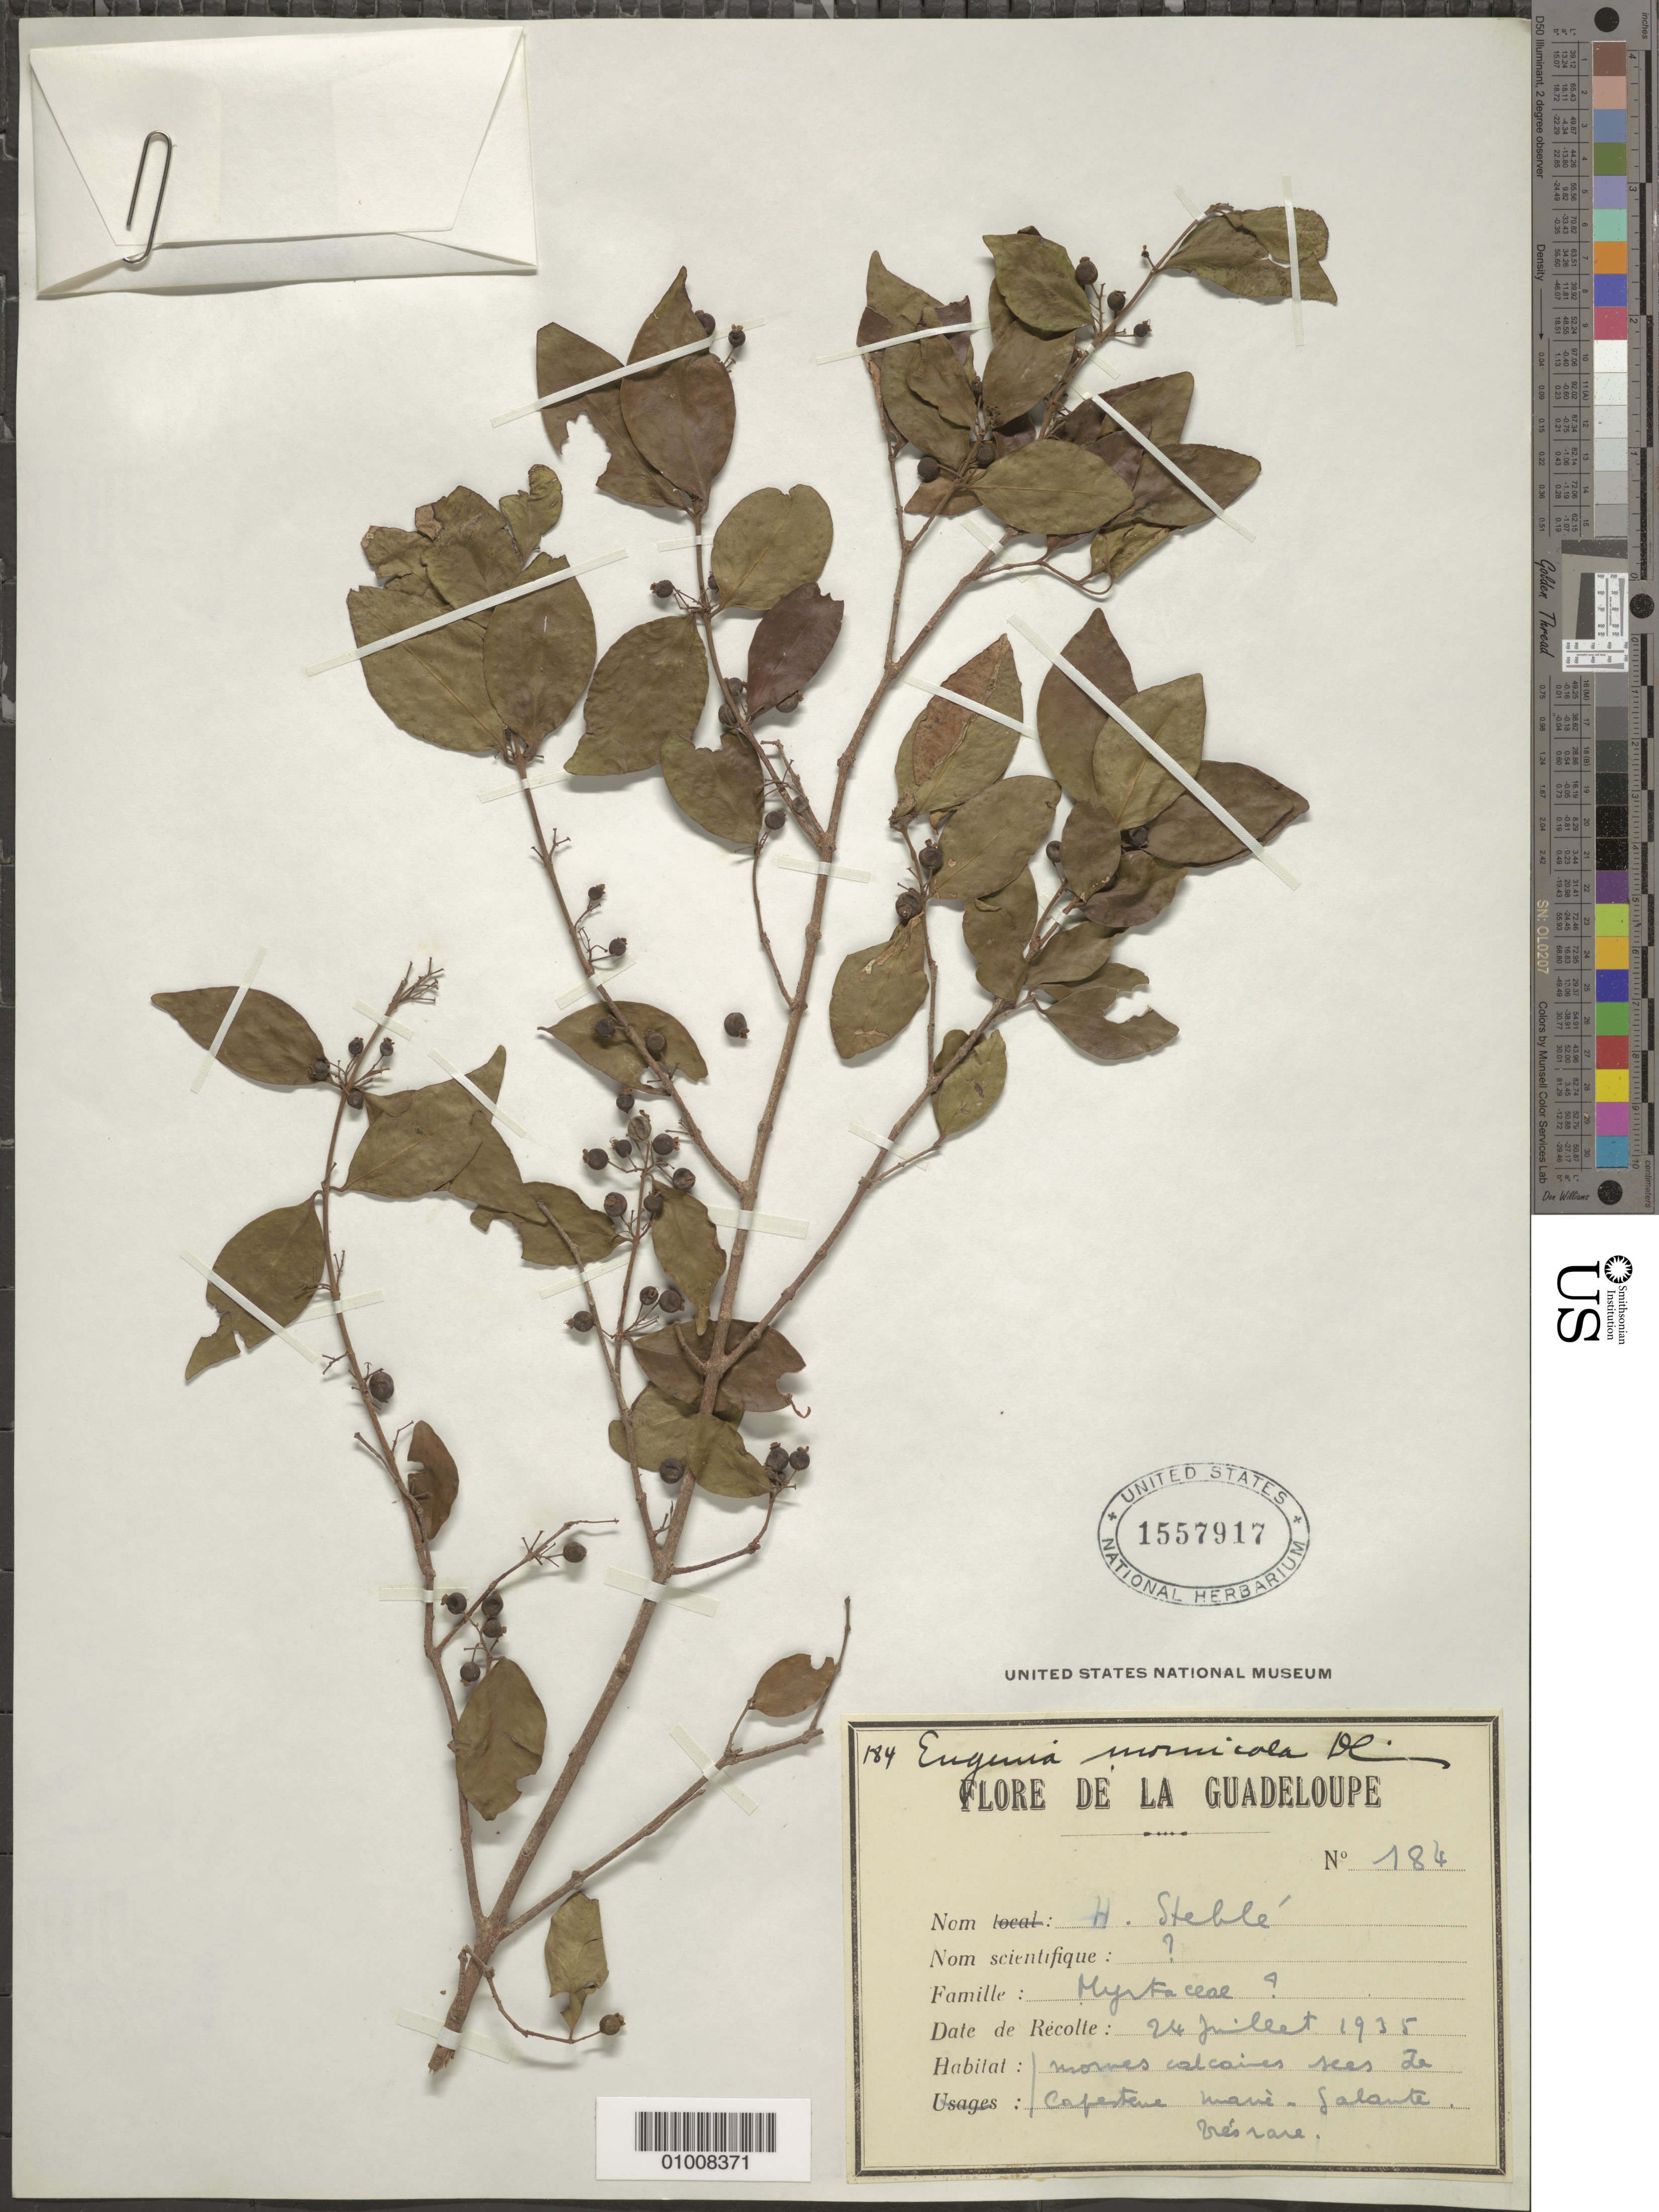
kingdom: Plantae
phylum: Tracheophyta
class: Magnoliopsida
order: Myrtales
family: Myrtaceae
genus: Eugenia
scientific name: Eugenia monticola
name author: (Sw.) DC.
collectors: H. Stehlé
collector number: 184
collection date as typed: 24 Jul 1935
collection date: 1935-07-24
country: Guadeloupe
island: Marie Galante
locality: Mornes volcaines sus de Capestene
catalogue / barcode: US 1557917